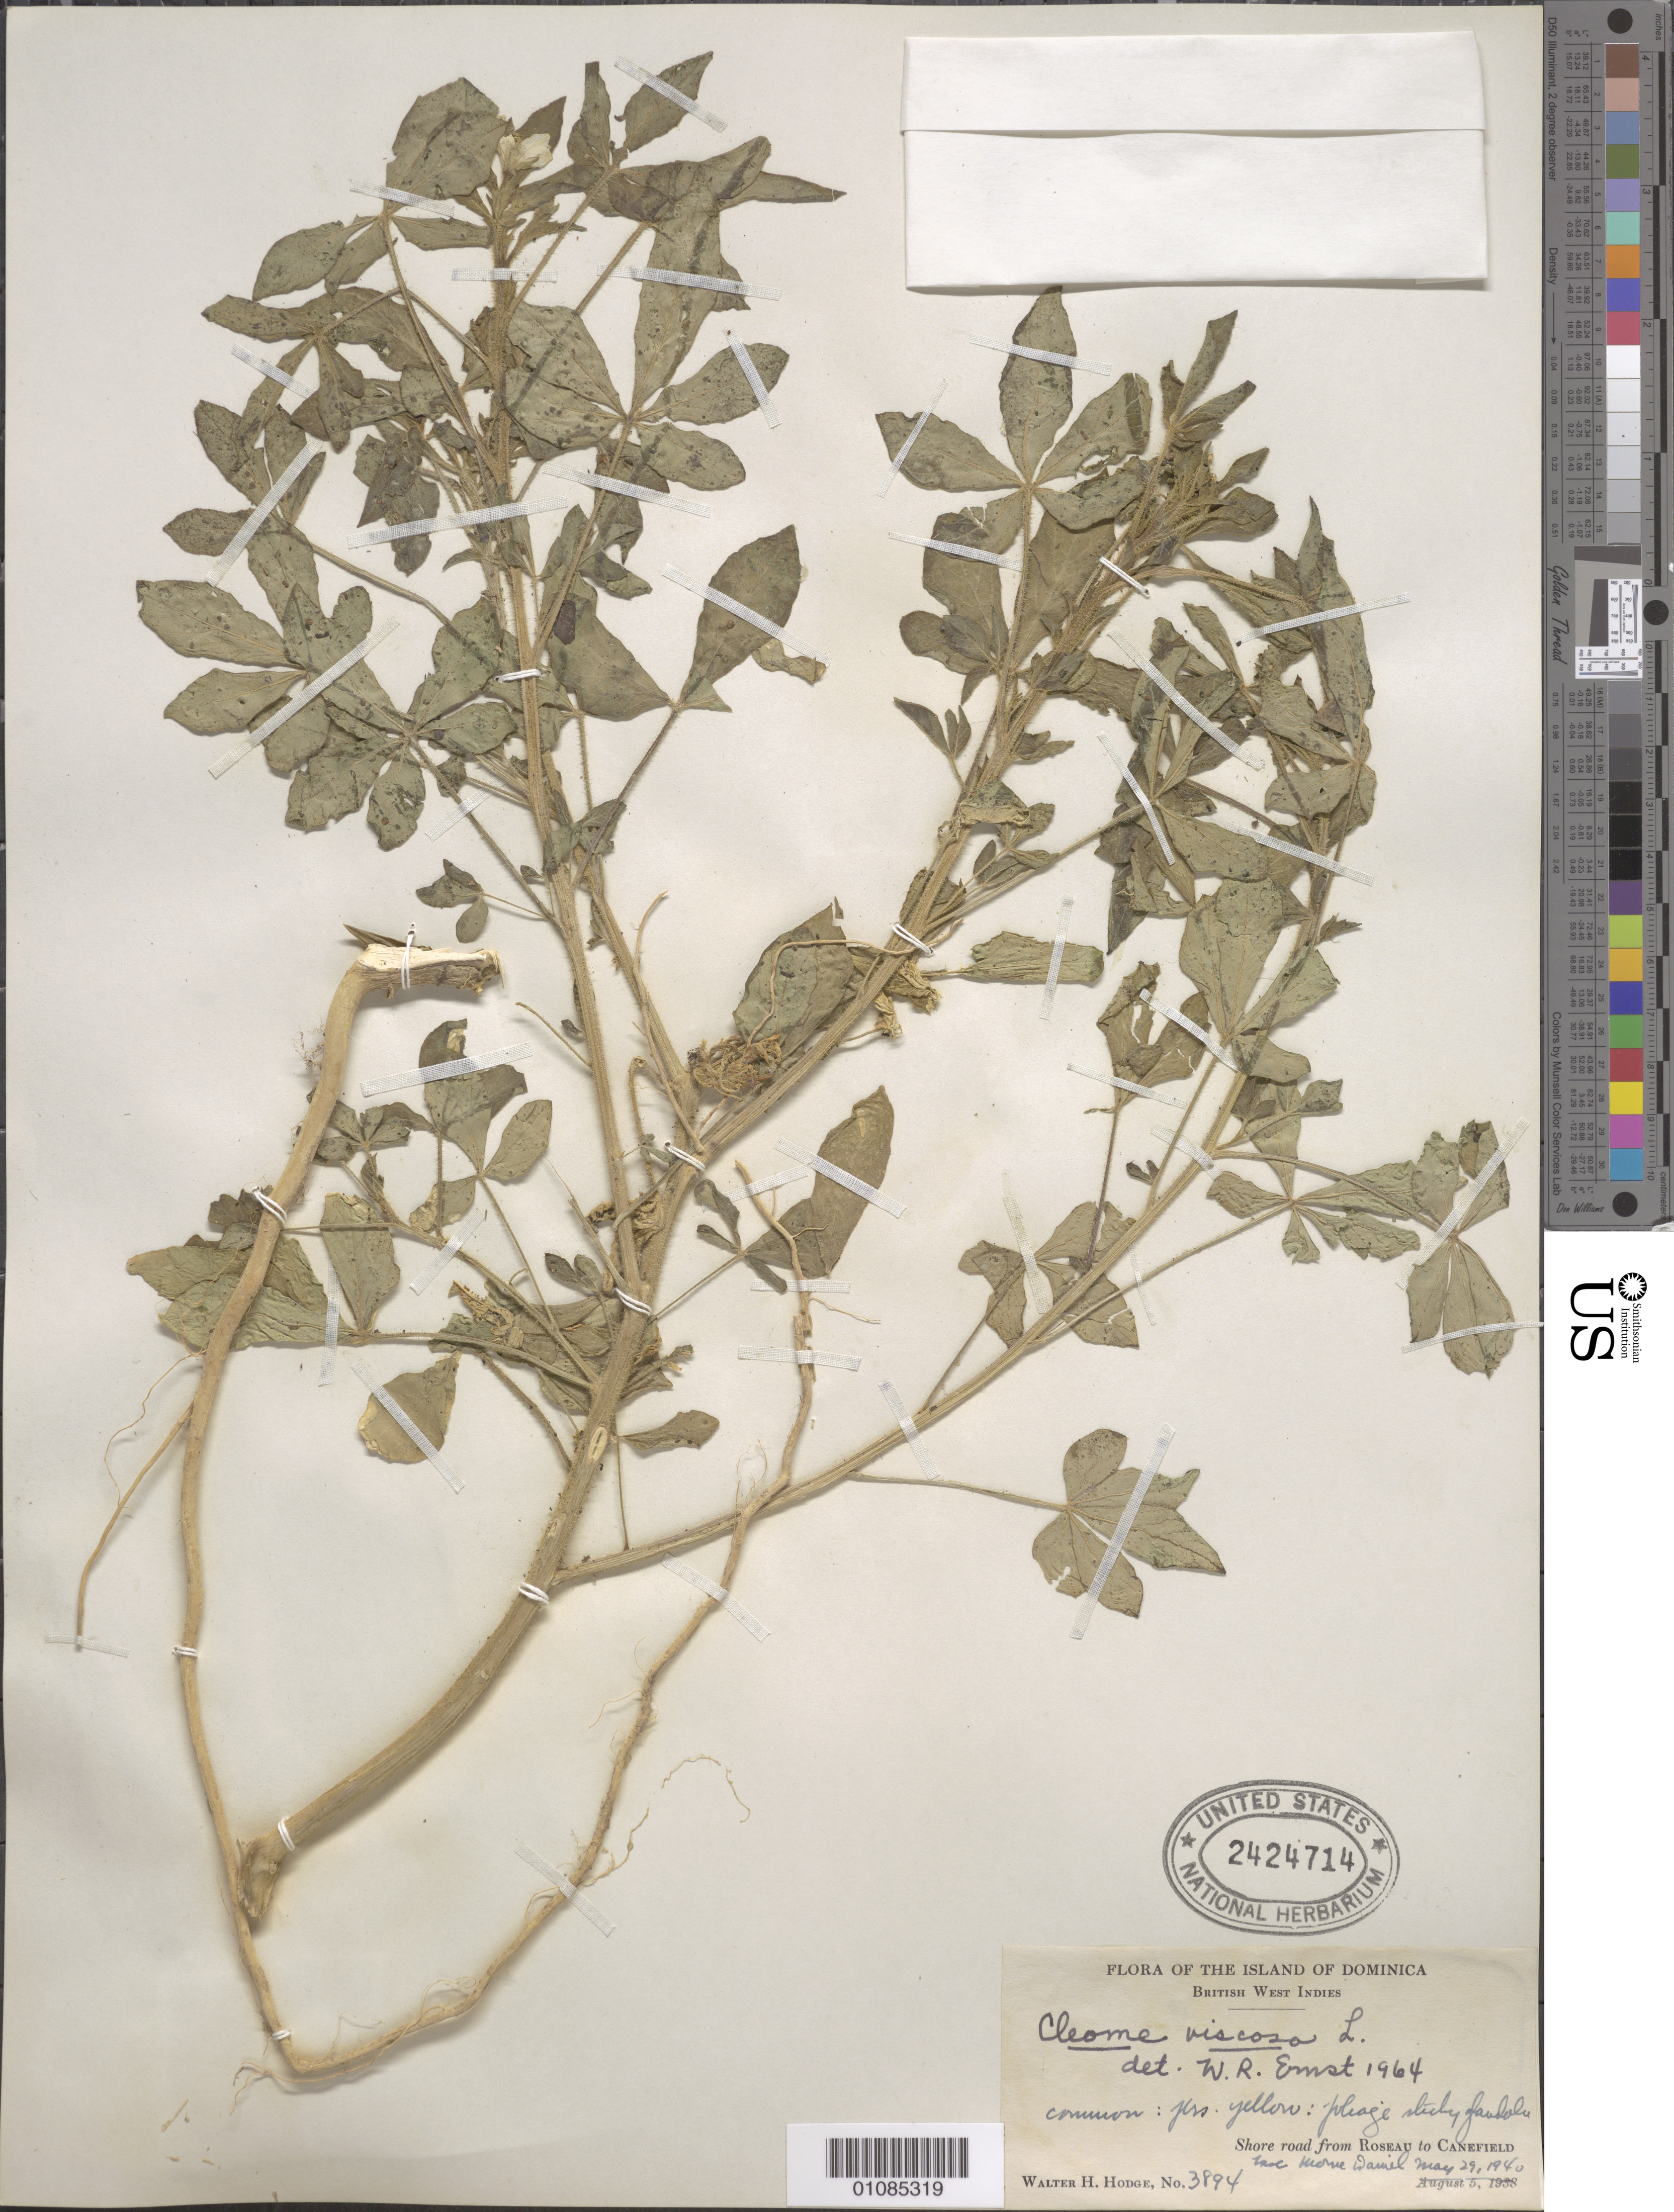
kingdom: Plantae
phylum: Tracheophyta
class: Magnoliopsida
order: Brassicales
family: Cleomaceae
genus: Arivela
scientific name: Arivela viscosa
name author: (L.) Raf.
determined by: Strong, M. T., (US), Smithsonian Institution - National Museum of Natural History (UNITED STATES)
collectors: W. Hodge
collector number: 3894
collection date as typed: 29 May 1940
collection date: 1940-05-29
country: Dominica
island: Dominica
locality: Shore road from Roseau to Canefield.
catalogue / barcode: US 2424714